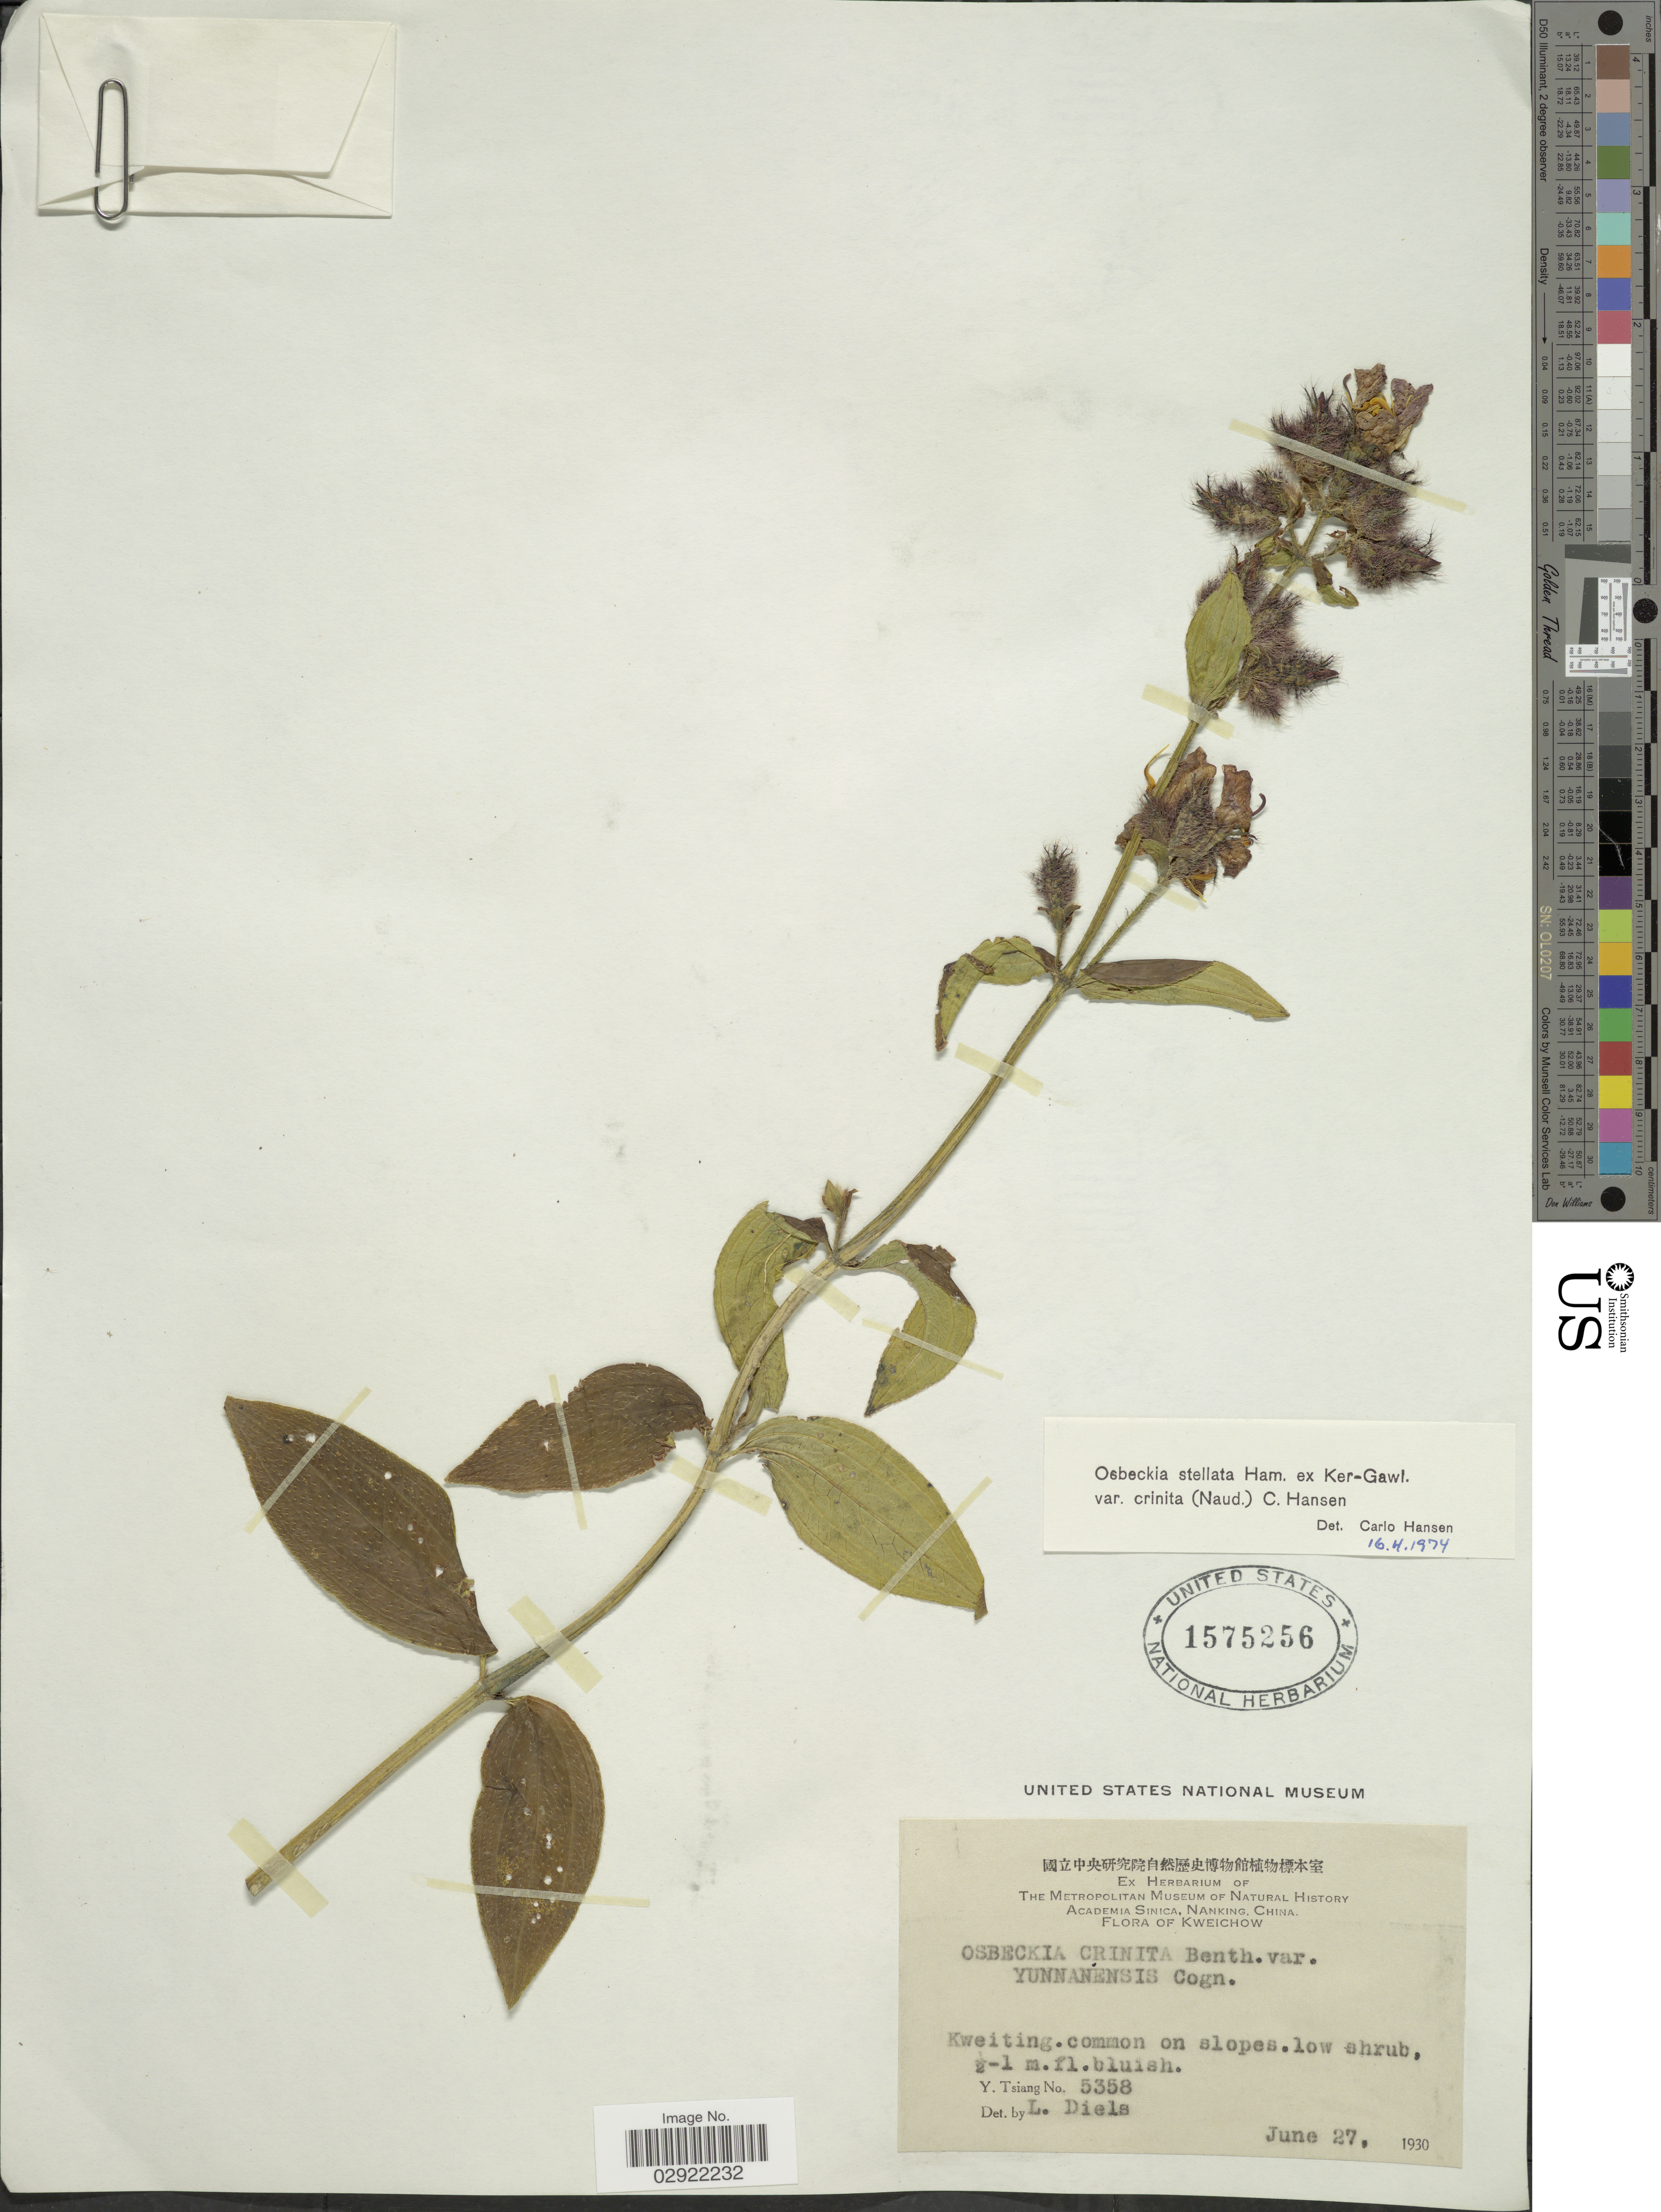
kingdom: Plantae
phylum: Tracheophyta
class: Magnoliopsida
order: Myrtales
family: Melastomataceae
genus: Osbeckia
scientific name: Osbeckia stellata var. crinita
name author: (Benth. ex Naudin) C.Hansen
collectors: Y. Tsiang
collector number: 5358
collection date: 1930-06-27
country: China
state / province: Guizhou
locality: Kweichow. Kweiting.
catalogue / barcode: US 1575256